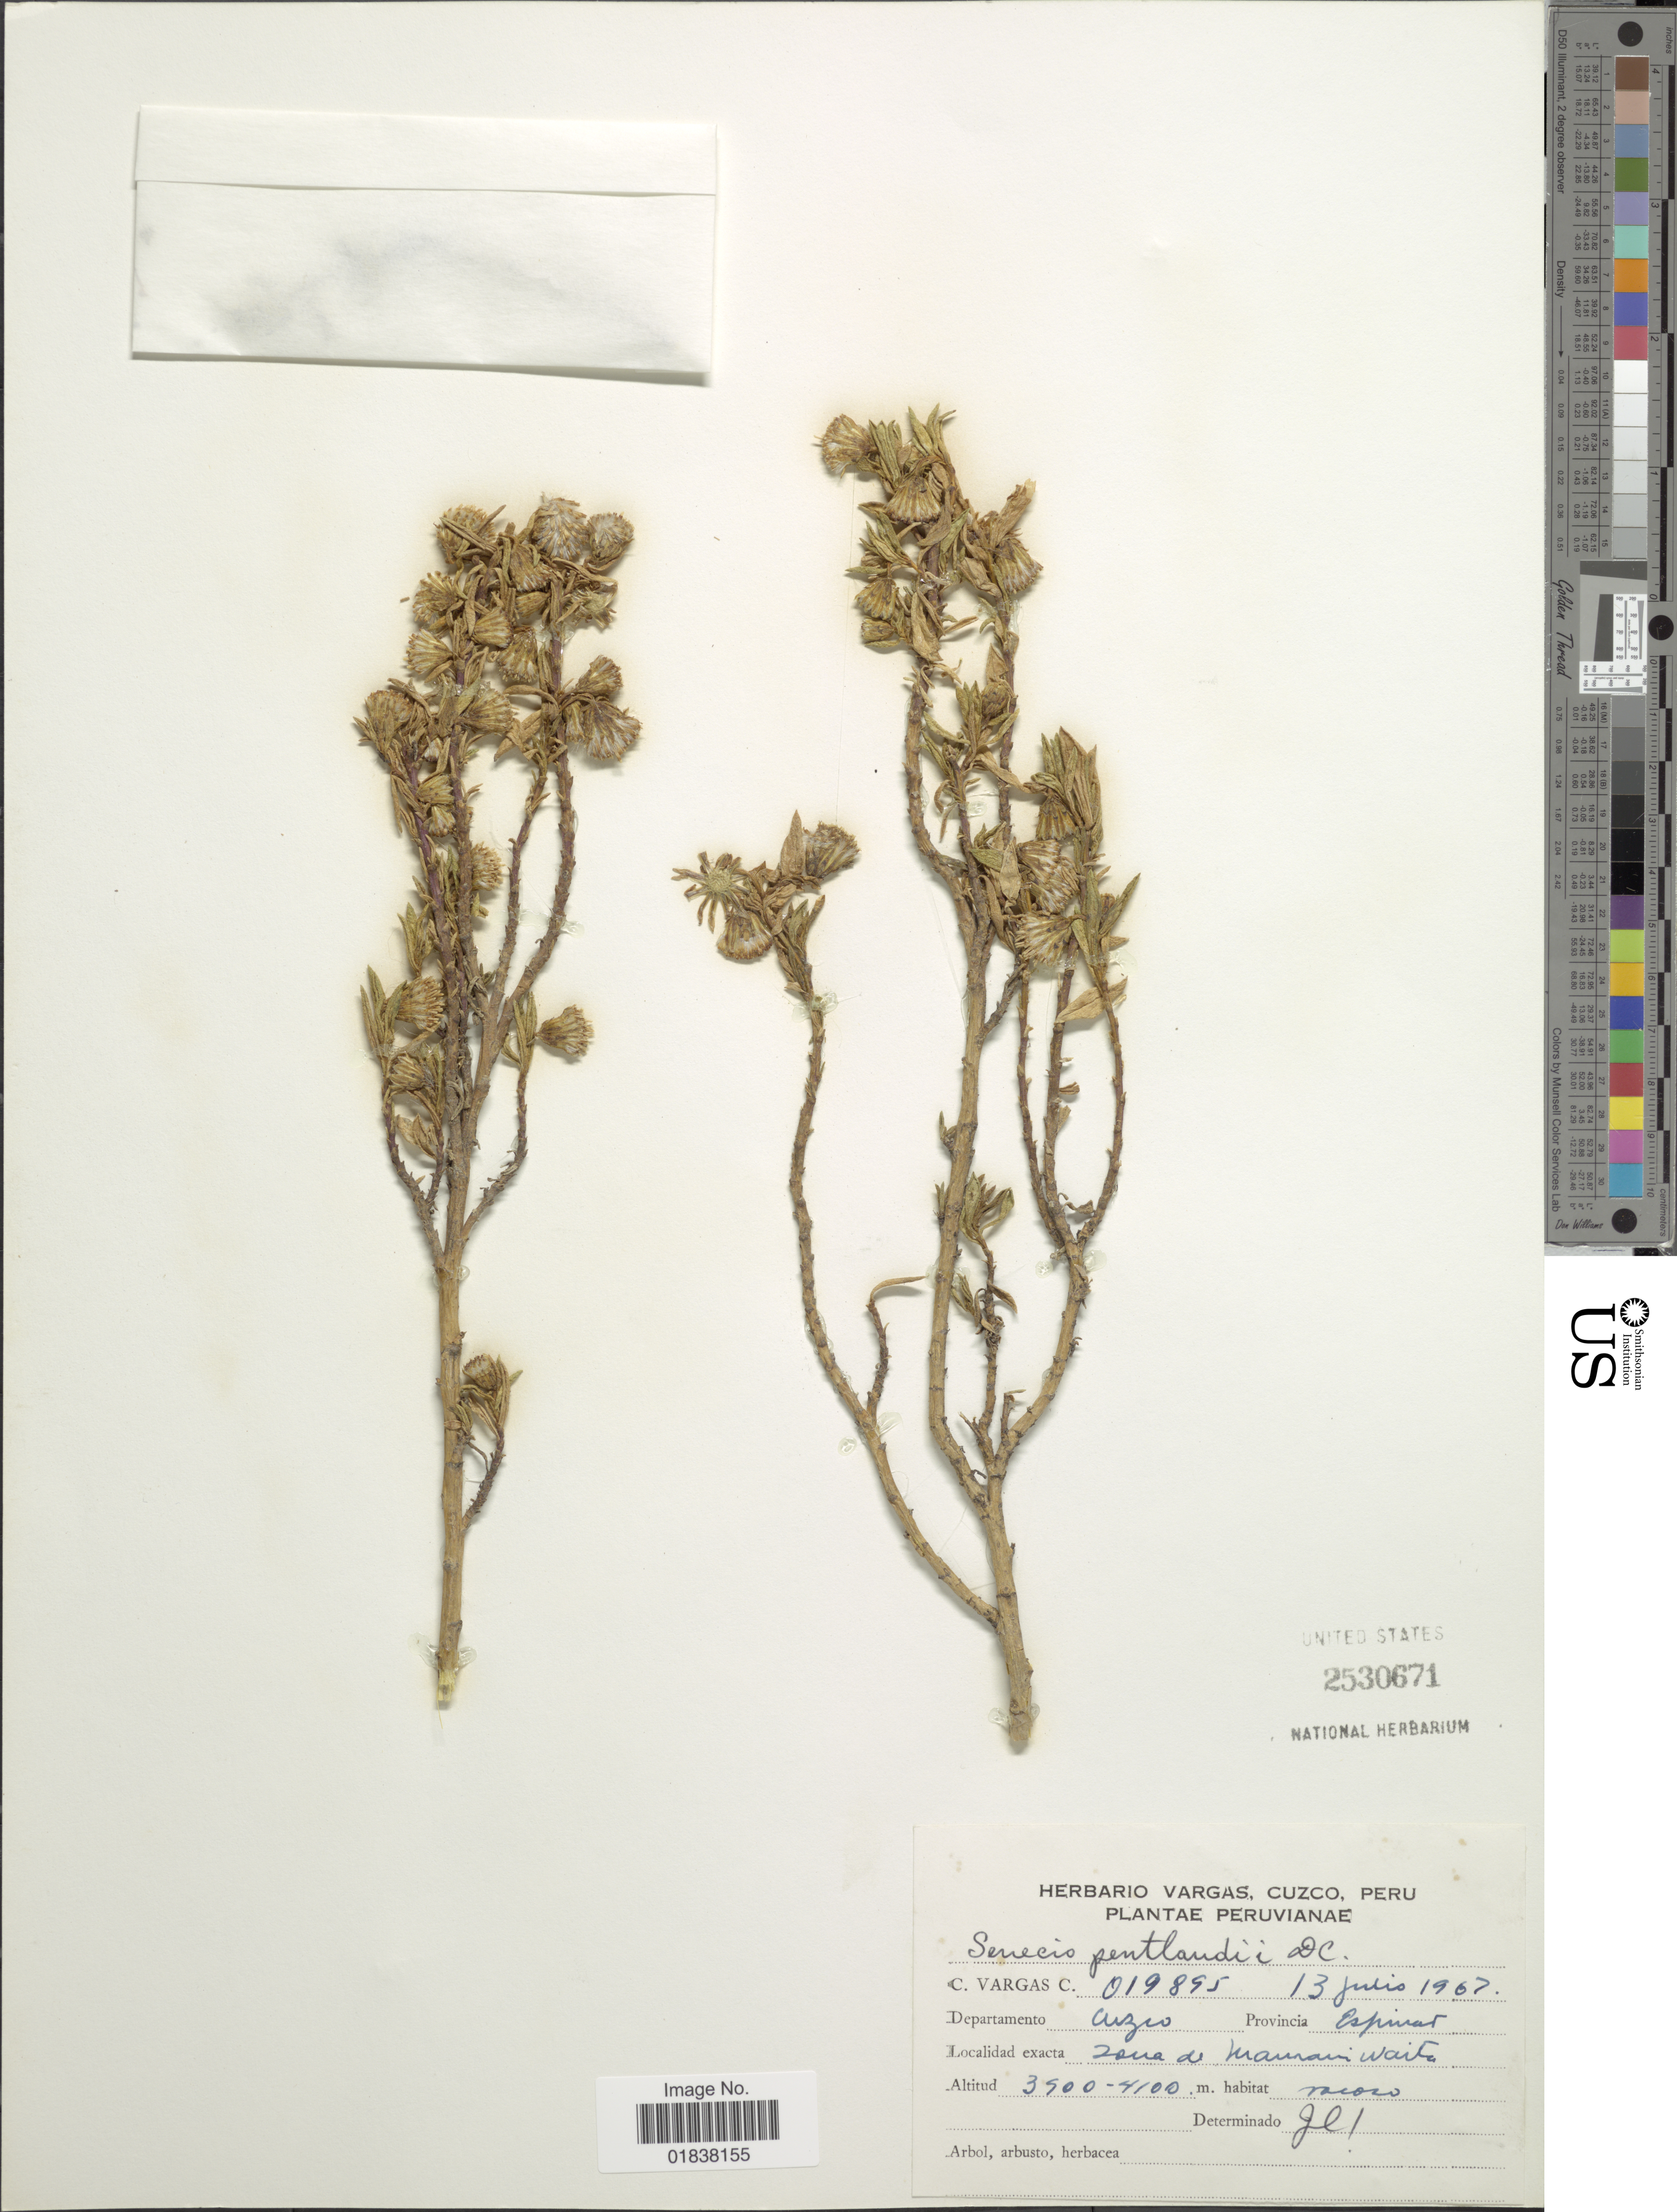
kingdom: Plantae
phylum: Tracheophyta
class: Magnoliopsida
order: Asterales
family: Asteraceae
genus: Senecio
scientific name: Senecio pentlandianus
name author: DC.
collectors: C. Vargas Calderón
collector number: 019895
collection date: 1967-07-13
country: Peru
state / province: Cusco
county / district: Espinar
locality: Zona de Mamaniwaita.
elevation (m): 3900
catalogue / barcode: US 2530671